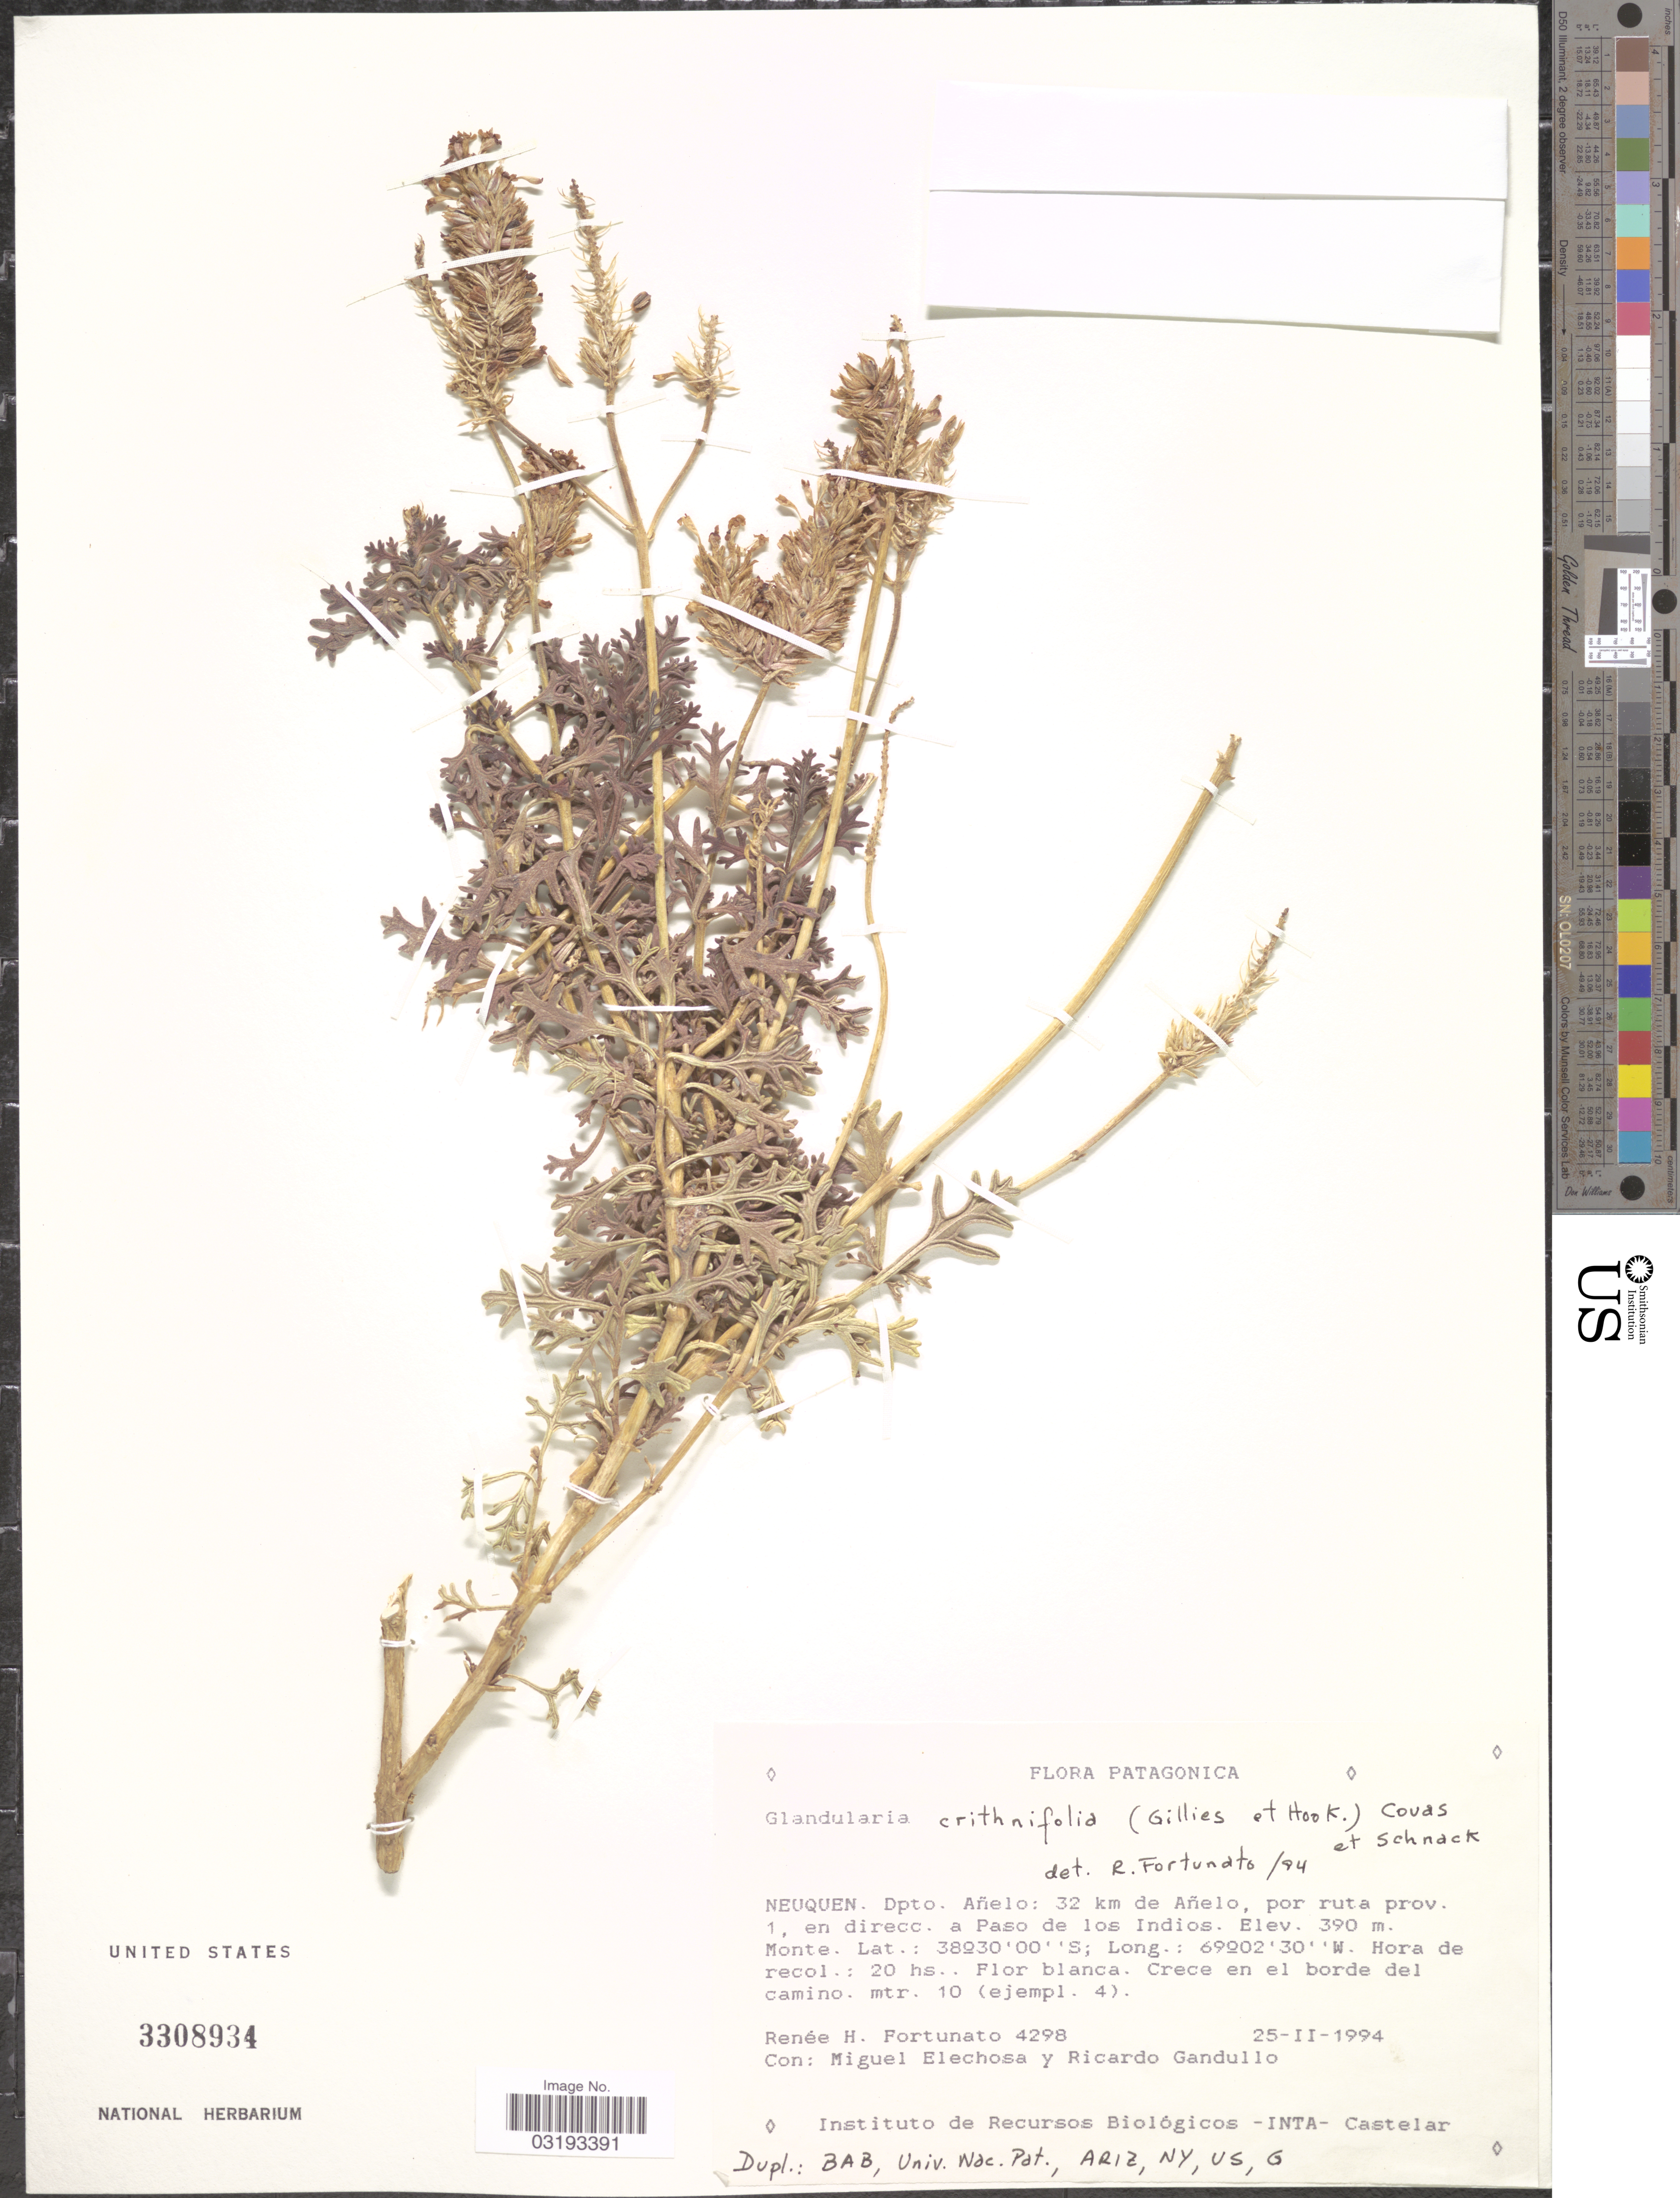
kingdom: Plantae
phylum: Tracheophyta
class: Magnoliopsida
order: Lamiales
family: Verbenaceae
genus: Verbena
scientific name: Verbena crithmifolia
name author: Gillies & Hook.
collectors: R. H. Fortunato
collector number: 4298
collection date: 1994-02-25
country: Argentina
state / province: Neuquen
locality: Dpto. Añelo: 32 km de Añelo, por ruta prov. 1, en direcc. a Paso de los Indios.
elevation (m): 390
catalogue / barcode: US 3308934